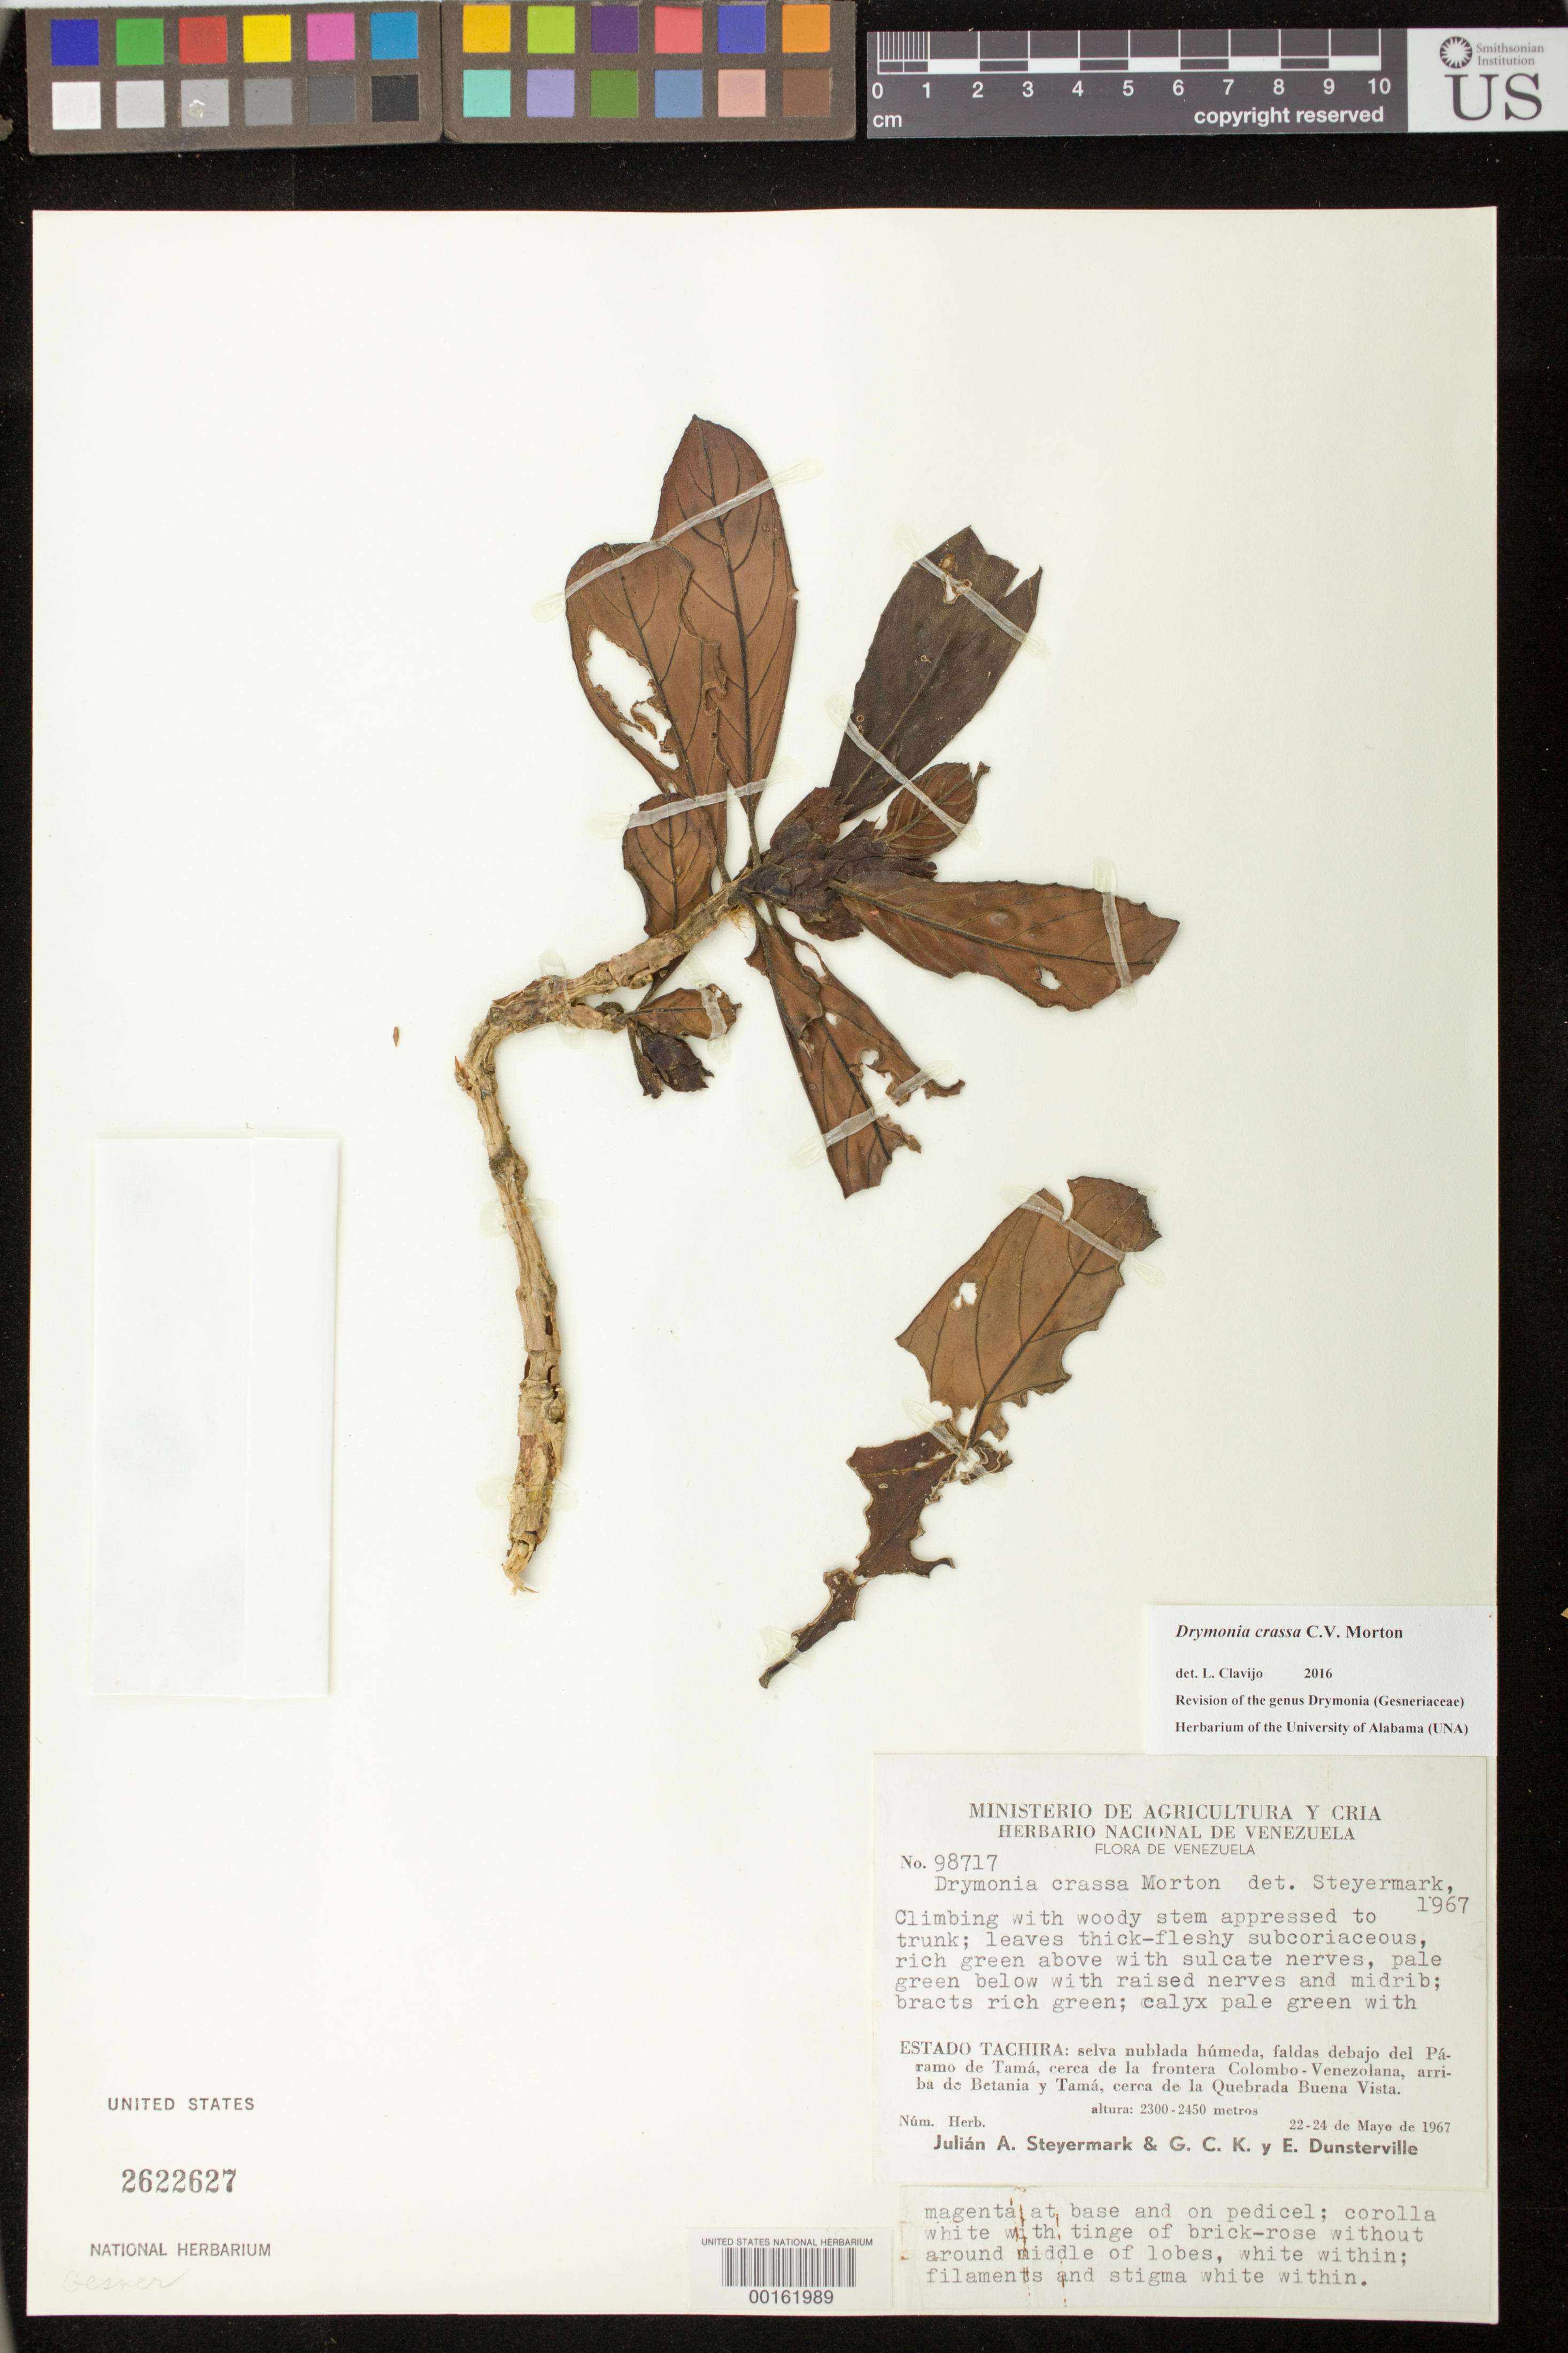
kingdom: Plantae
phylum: Tracheophyta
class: Magnoliopsida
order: Lamiales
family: Gesneriaceae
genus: Drymonia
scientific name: Drymonia crassa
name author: C.V. Morton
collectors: J. Steyermark, G. C. K. Dunsterville & E. Dunsterville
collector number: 98717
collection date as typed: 22-24 May 1967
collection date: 1967-05-22/1967-05-24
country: Venezuela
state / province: Táchira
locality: Foothills below Paramo de Tama, near Colombia-Venezuela border, above Betania & Tama,near Quebrada Buena Vista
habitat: Humid cloud forest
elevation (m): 2300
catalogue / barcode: US 2622627